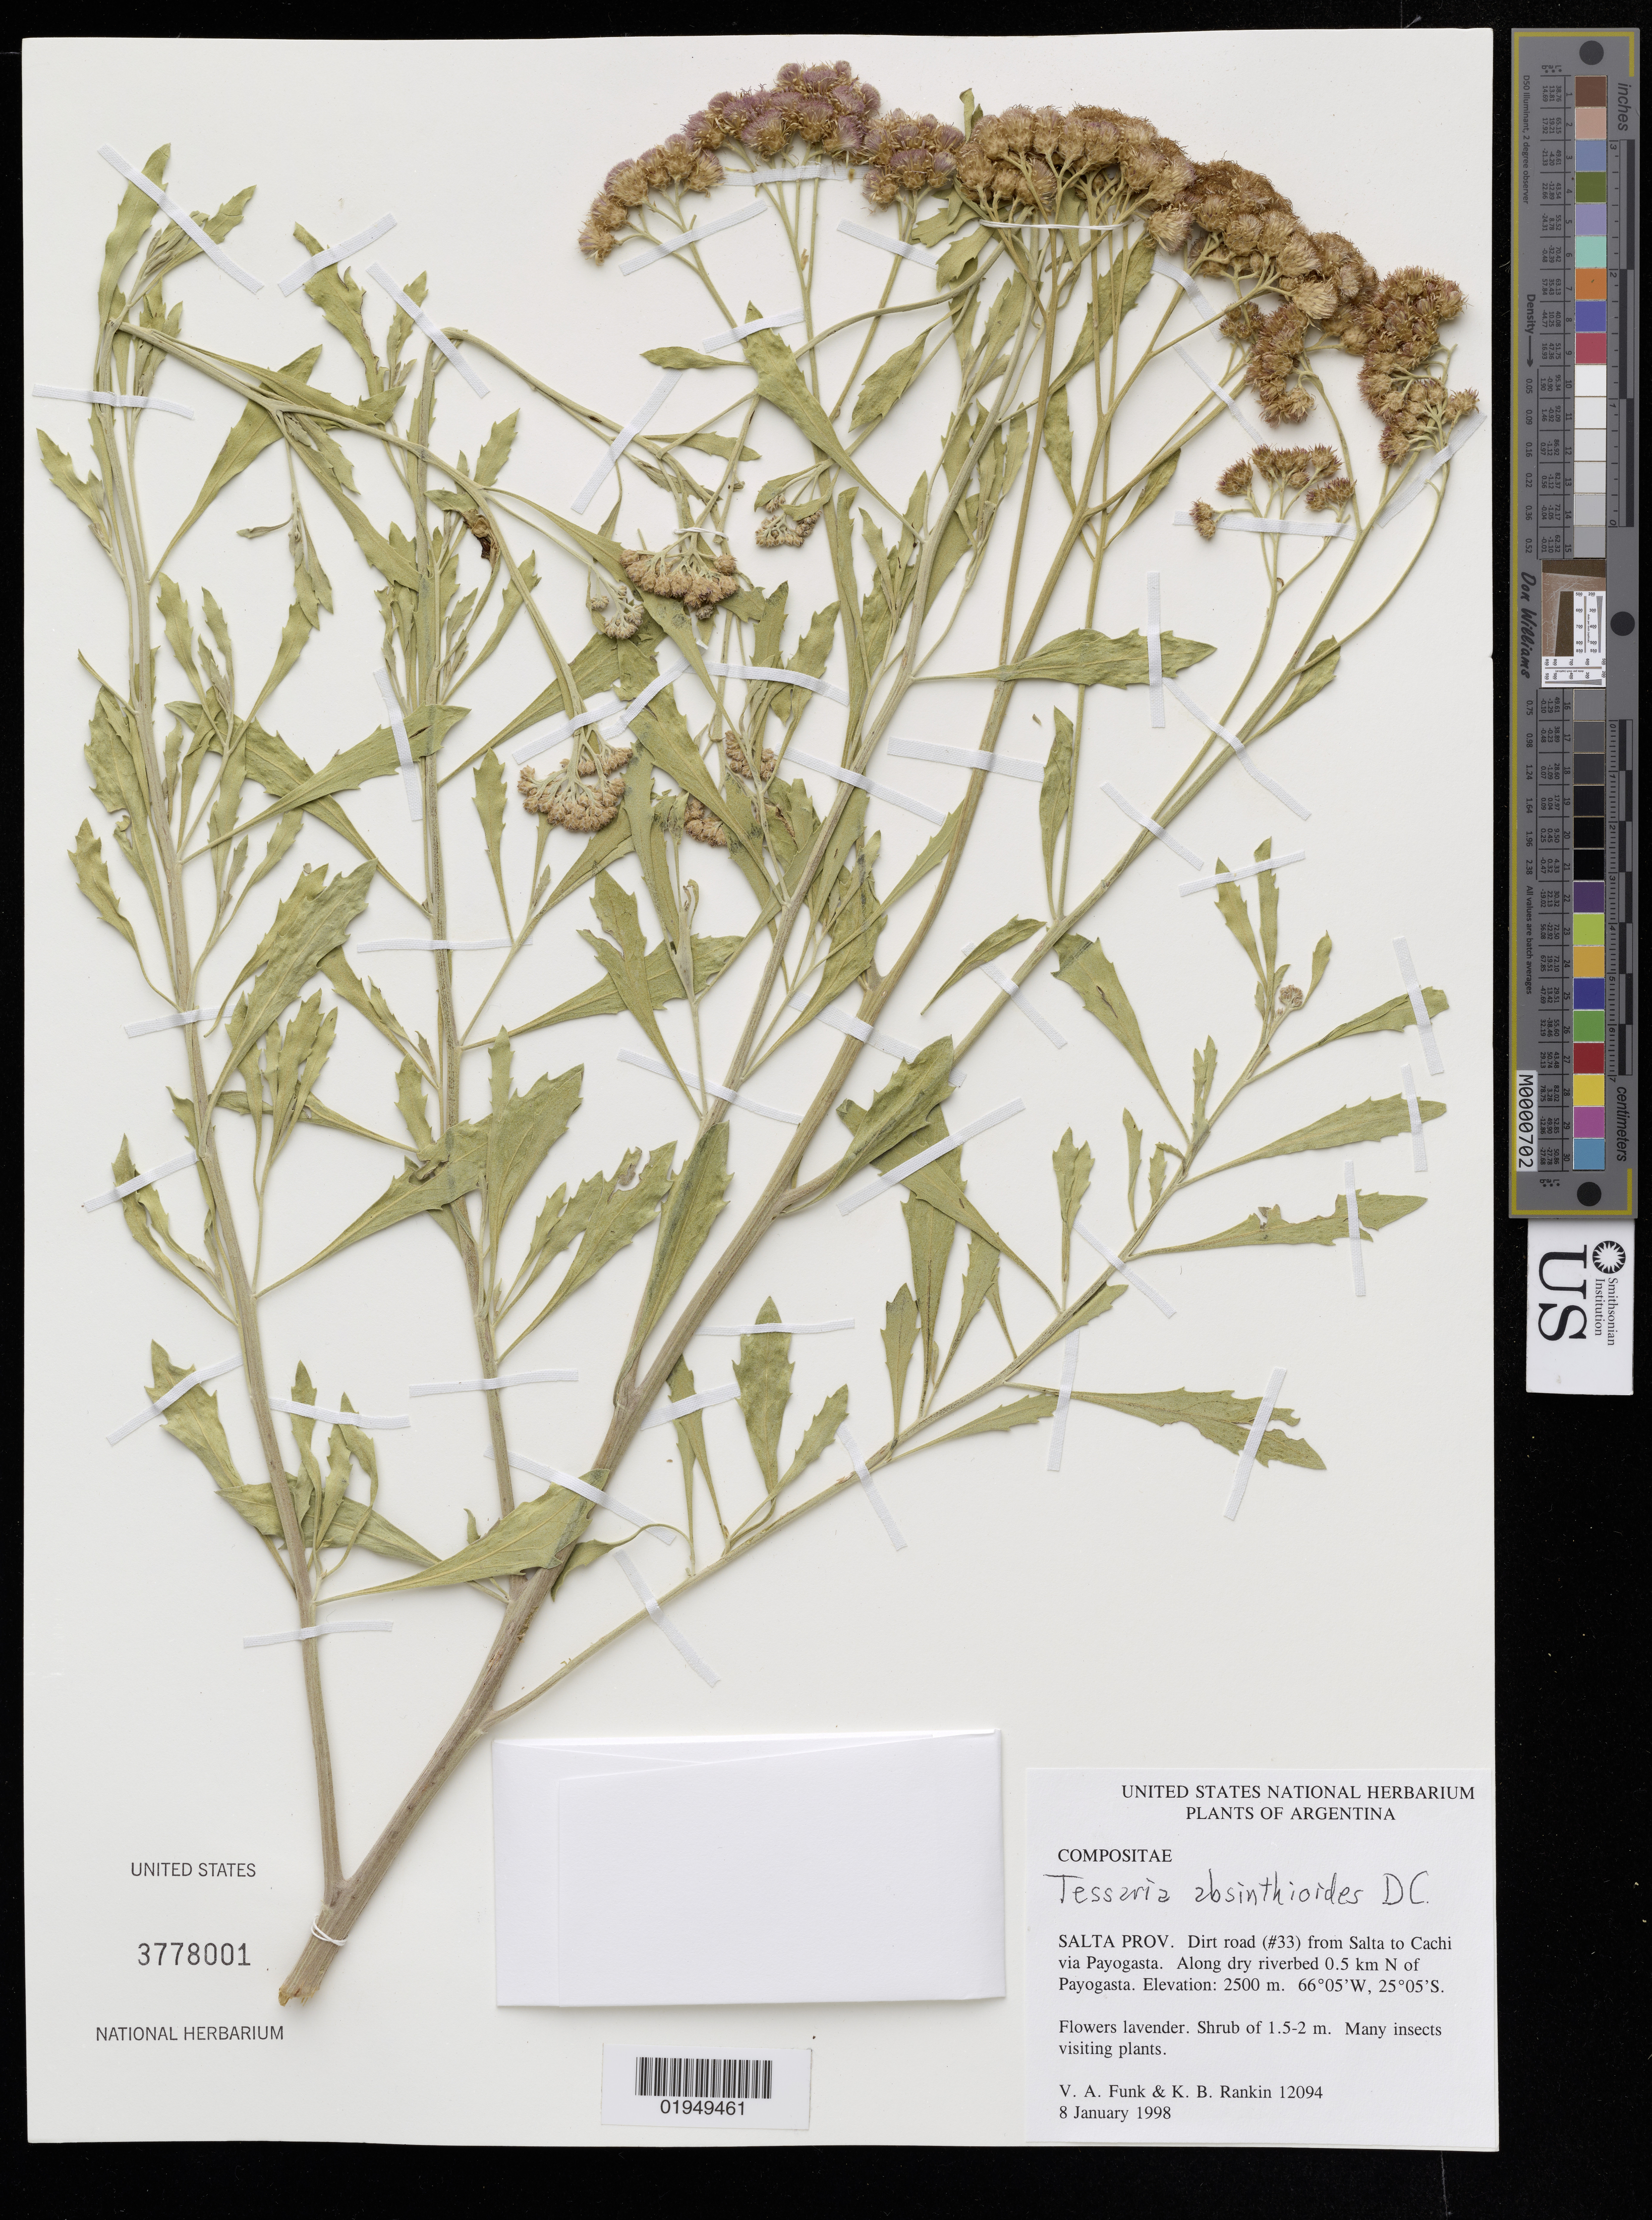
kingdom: Plantae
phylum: Tracheophyta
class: Magnoliopsida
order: Asterales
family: Asteraceae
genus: Tessaria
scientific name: Tessaria absinthioides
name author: (Hook. & Arn.) DC.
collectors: V. Funk & K. B. Rankin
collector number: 12094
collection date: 1998-01-08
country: Argentina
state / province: Salta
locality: Dirt road (#33) from Salta to Cachi via Payogasta, Along dry riverbed 0.5 km N of Payogasta.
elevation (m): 2500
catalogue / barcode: US 3778001